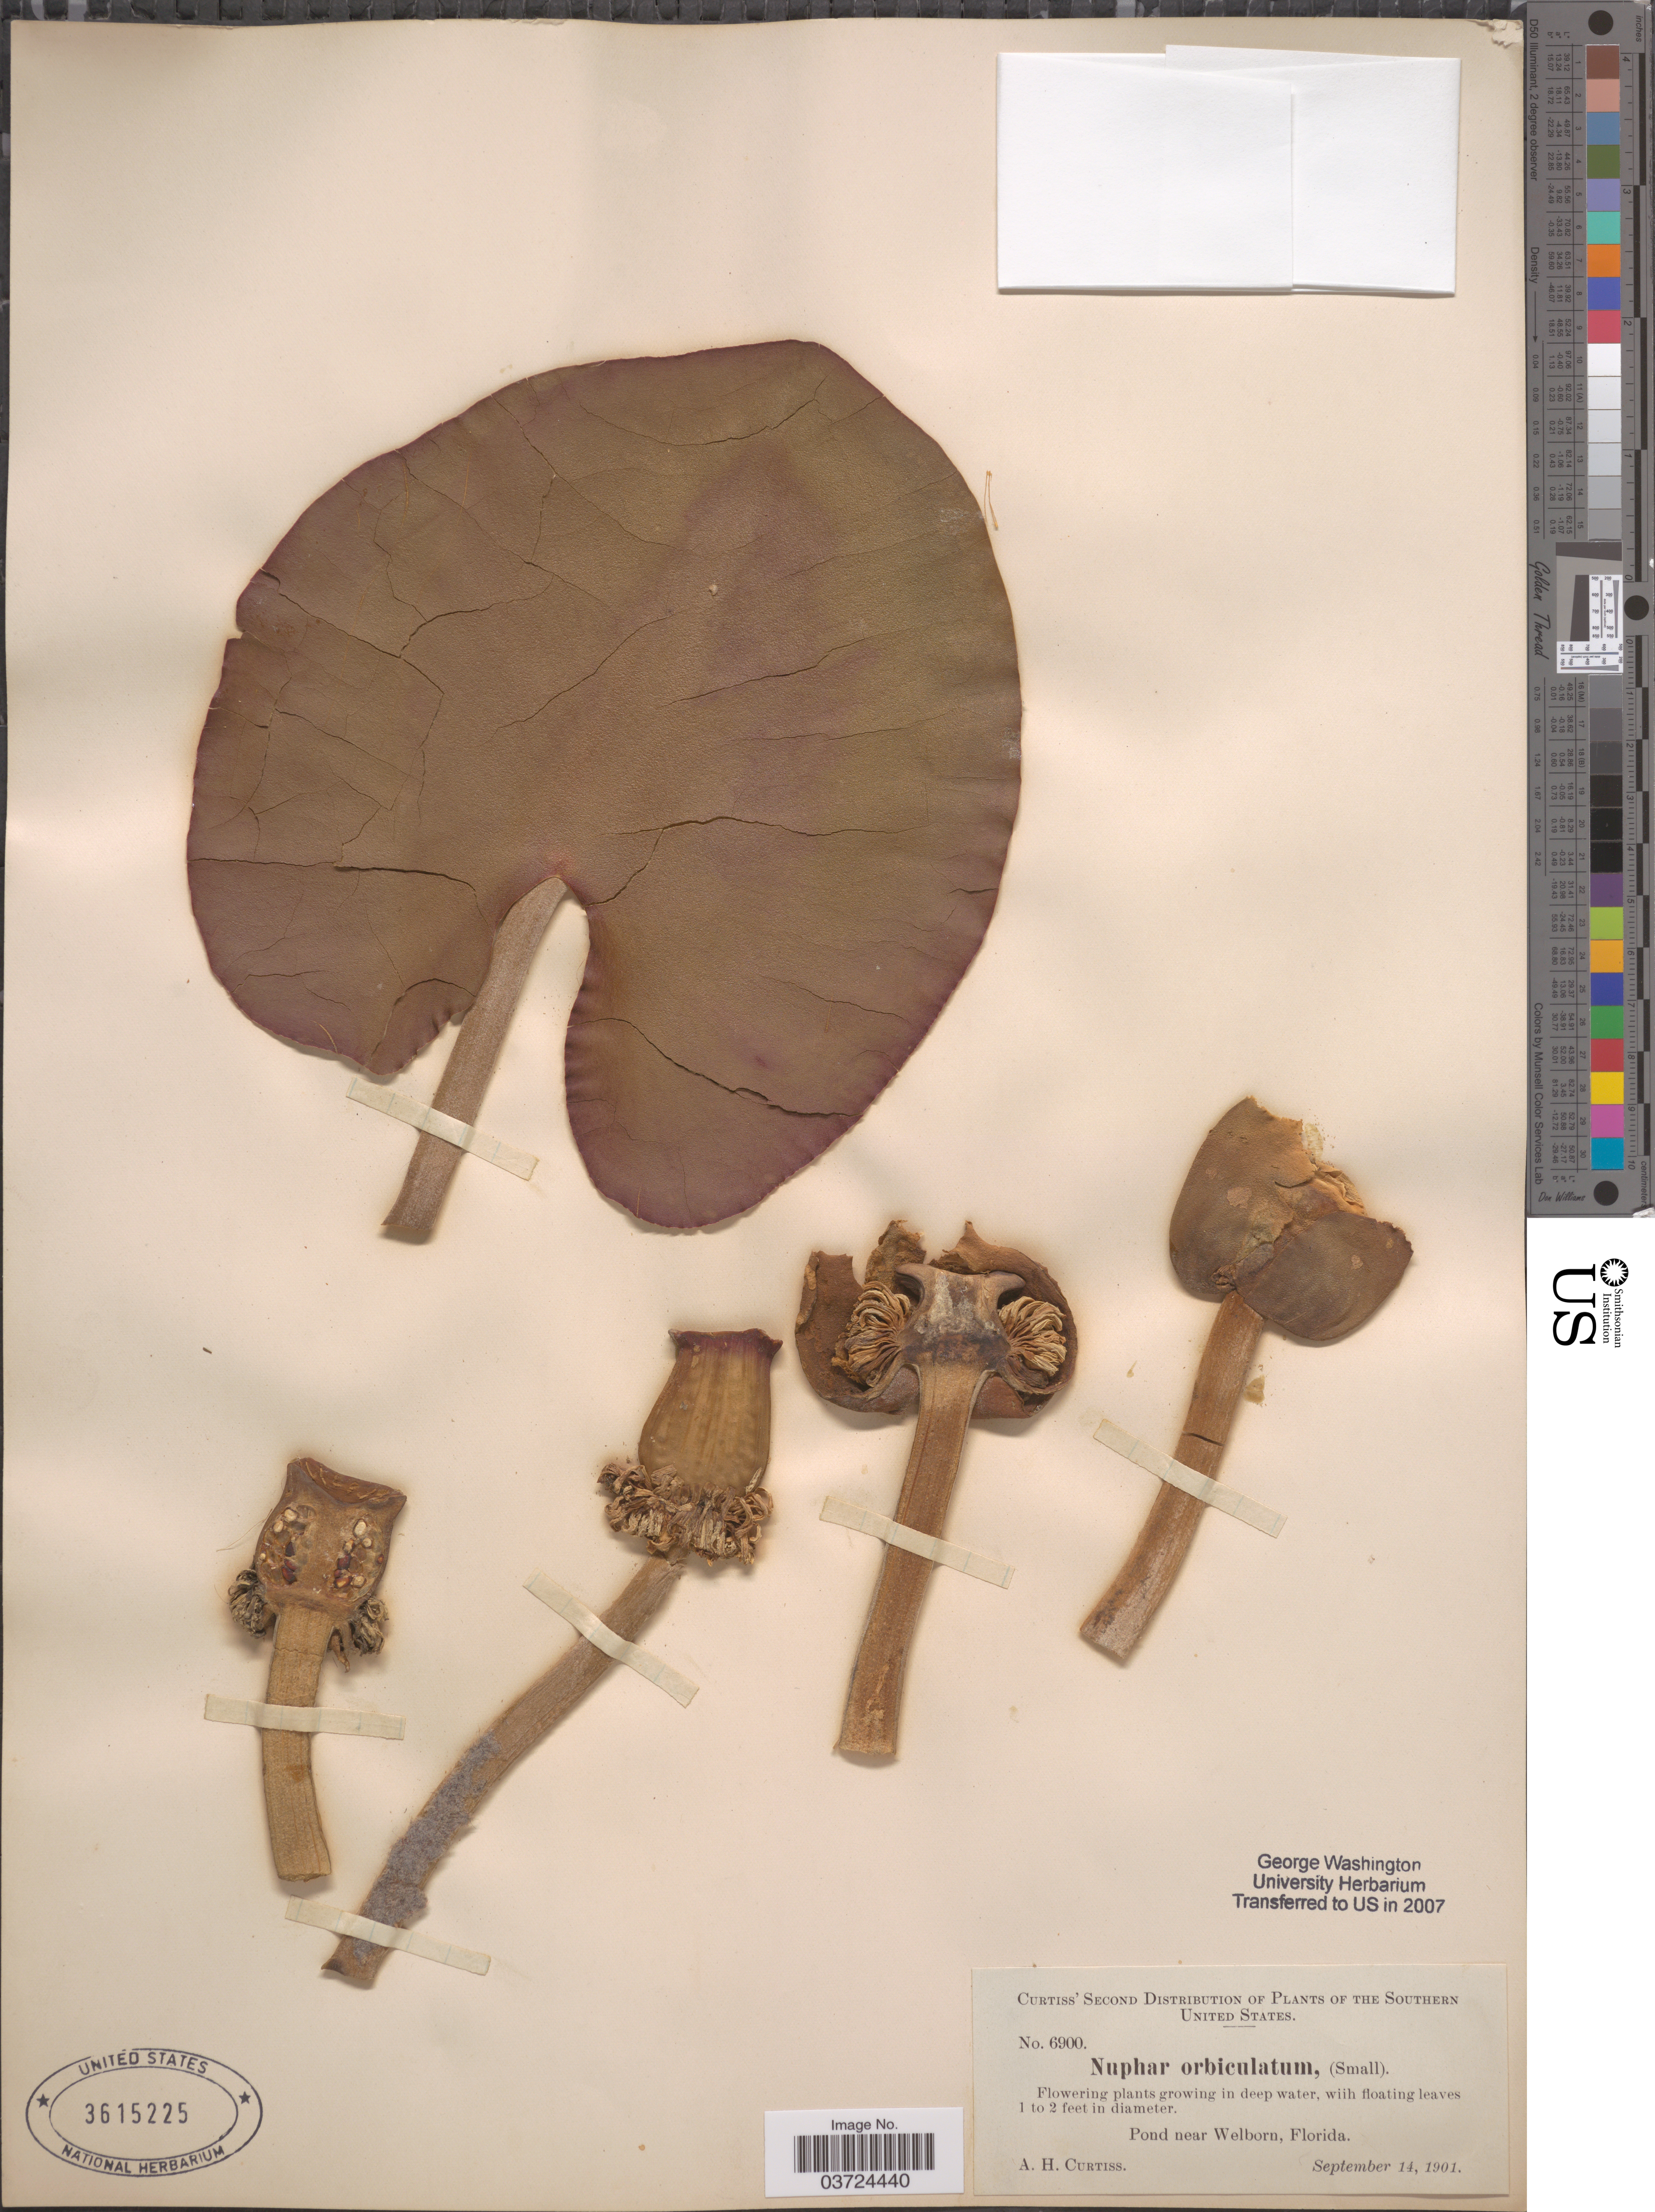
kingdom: Plantae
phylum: Tracheophyta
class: Magnoliopsida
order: Nymphaeales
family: Nymphaeaceae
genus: Nuphar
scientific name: Nuphar lutea subsp. orbiculata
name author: (Small) E.O. Beal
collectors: A. H. Curtiss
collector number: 6900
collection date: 1901-09-14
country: United States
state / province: Florida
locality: The Southern United States. In deep water. Pond near Welborn.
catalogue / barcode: US 3615225